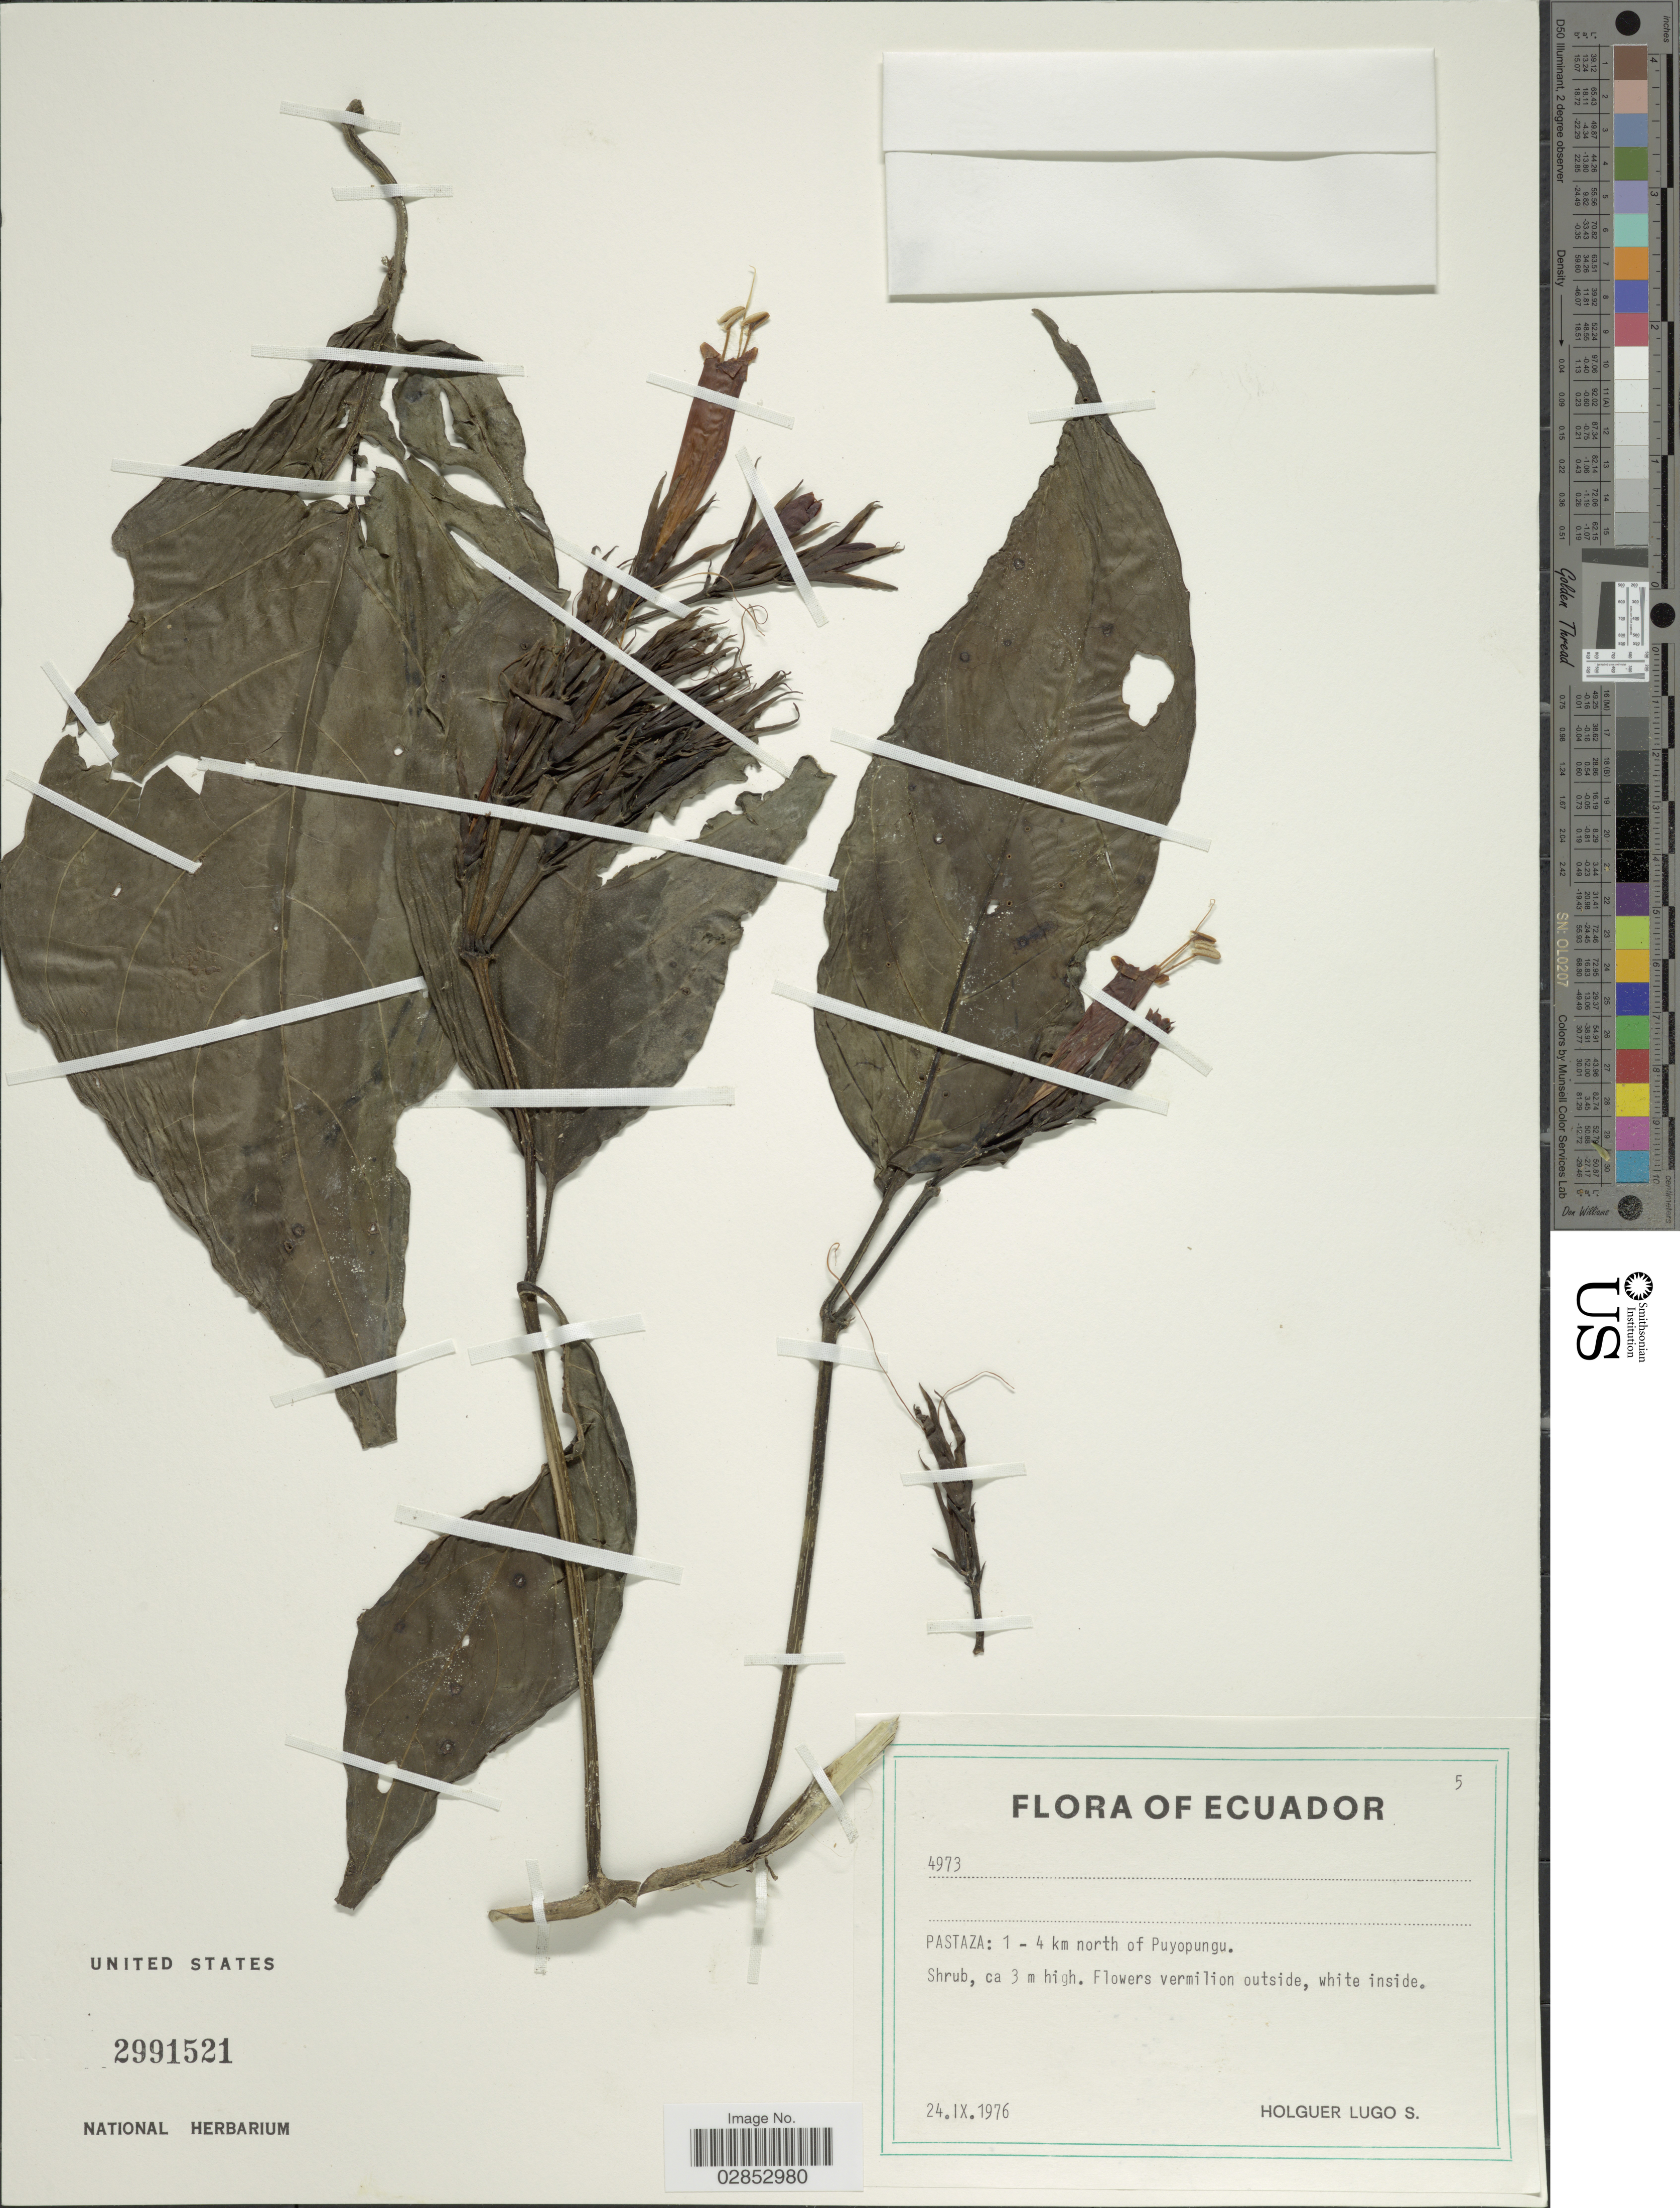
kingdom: Plantae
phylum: Tracheophyta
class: Magnoliopsida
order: Lamiales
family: Acanthaceae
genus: Sanchezia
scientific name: Sanchezia longiflora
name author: (Hook. f.) Hook. f. ex Planch.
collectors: H. Lugo S.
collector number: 4973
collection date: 1976-09-24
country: Ecuador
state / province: Pastaza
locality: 1-4 km north of Puyopungu.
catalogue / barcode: US 2991521